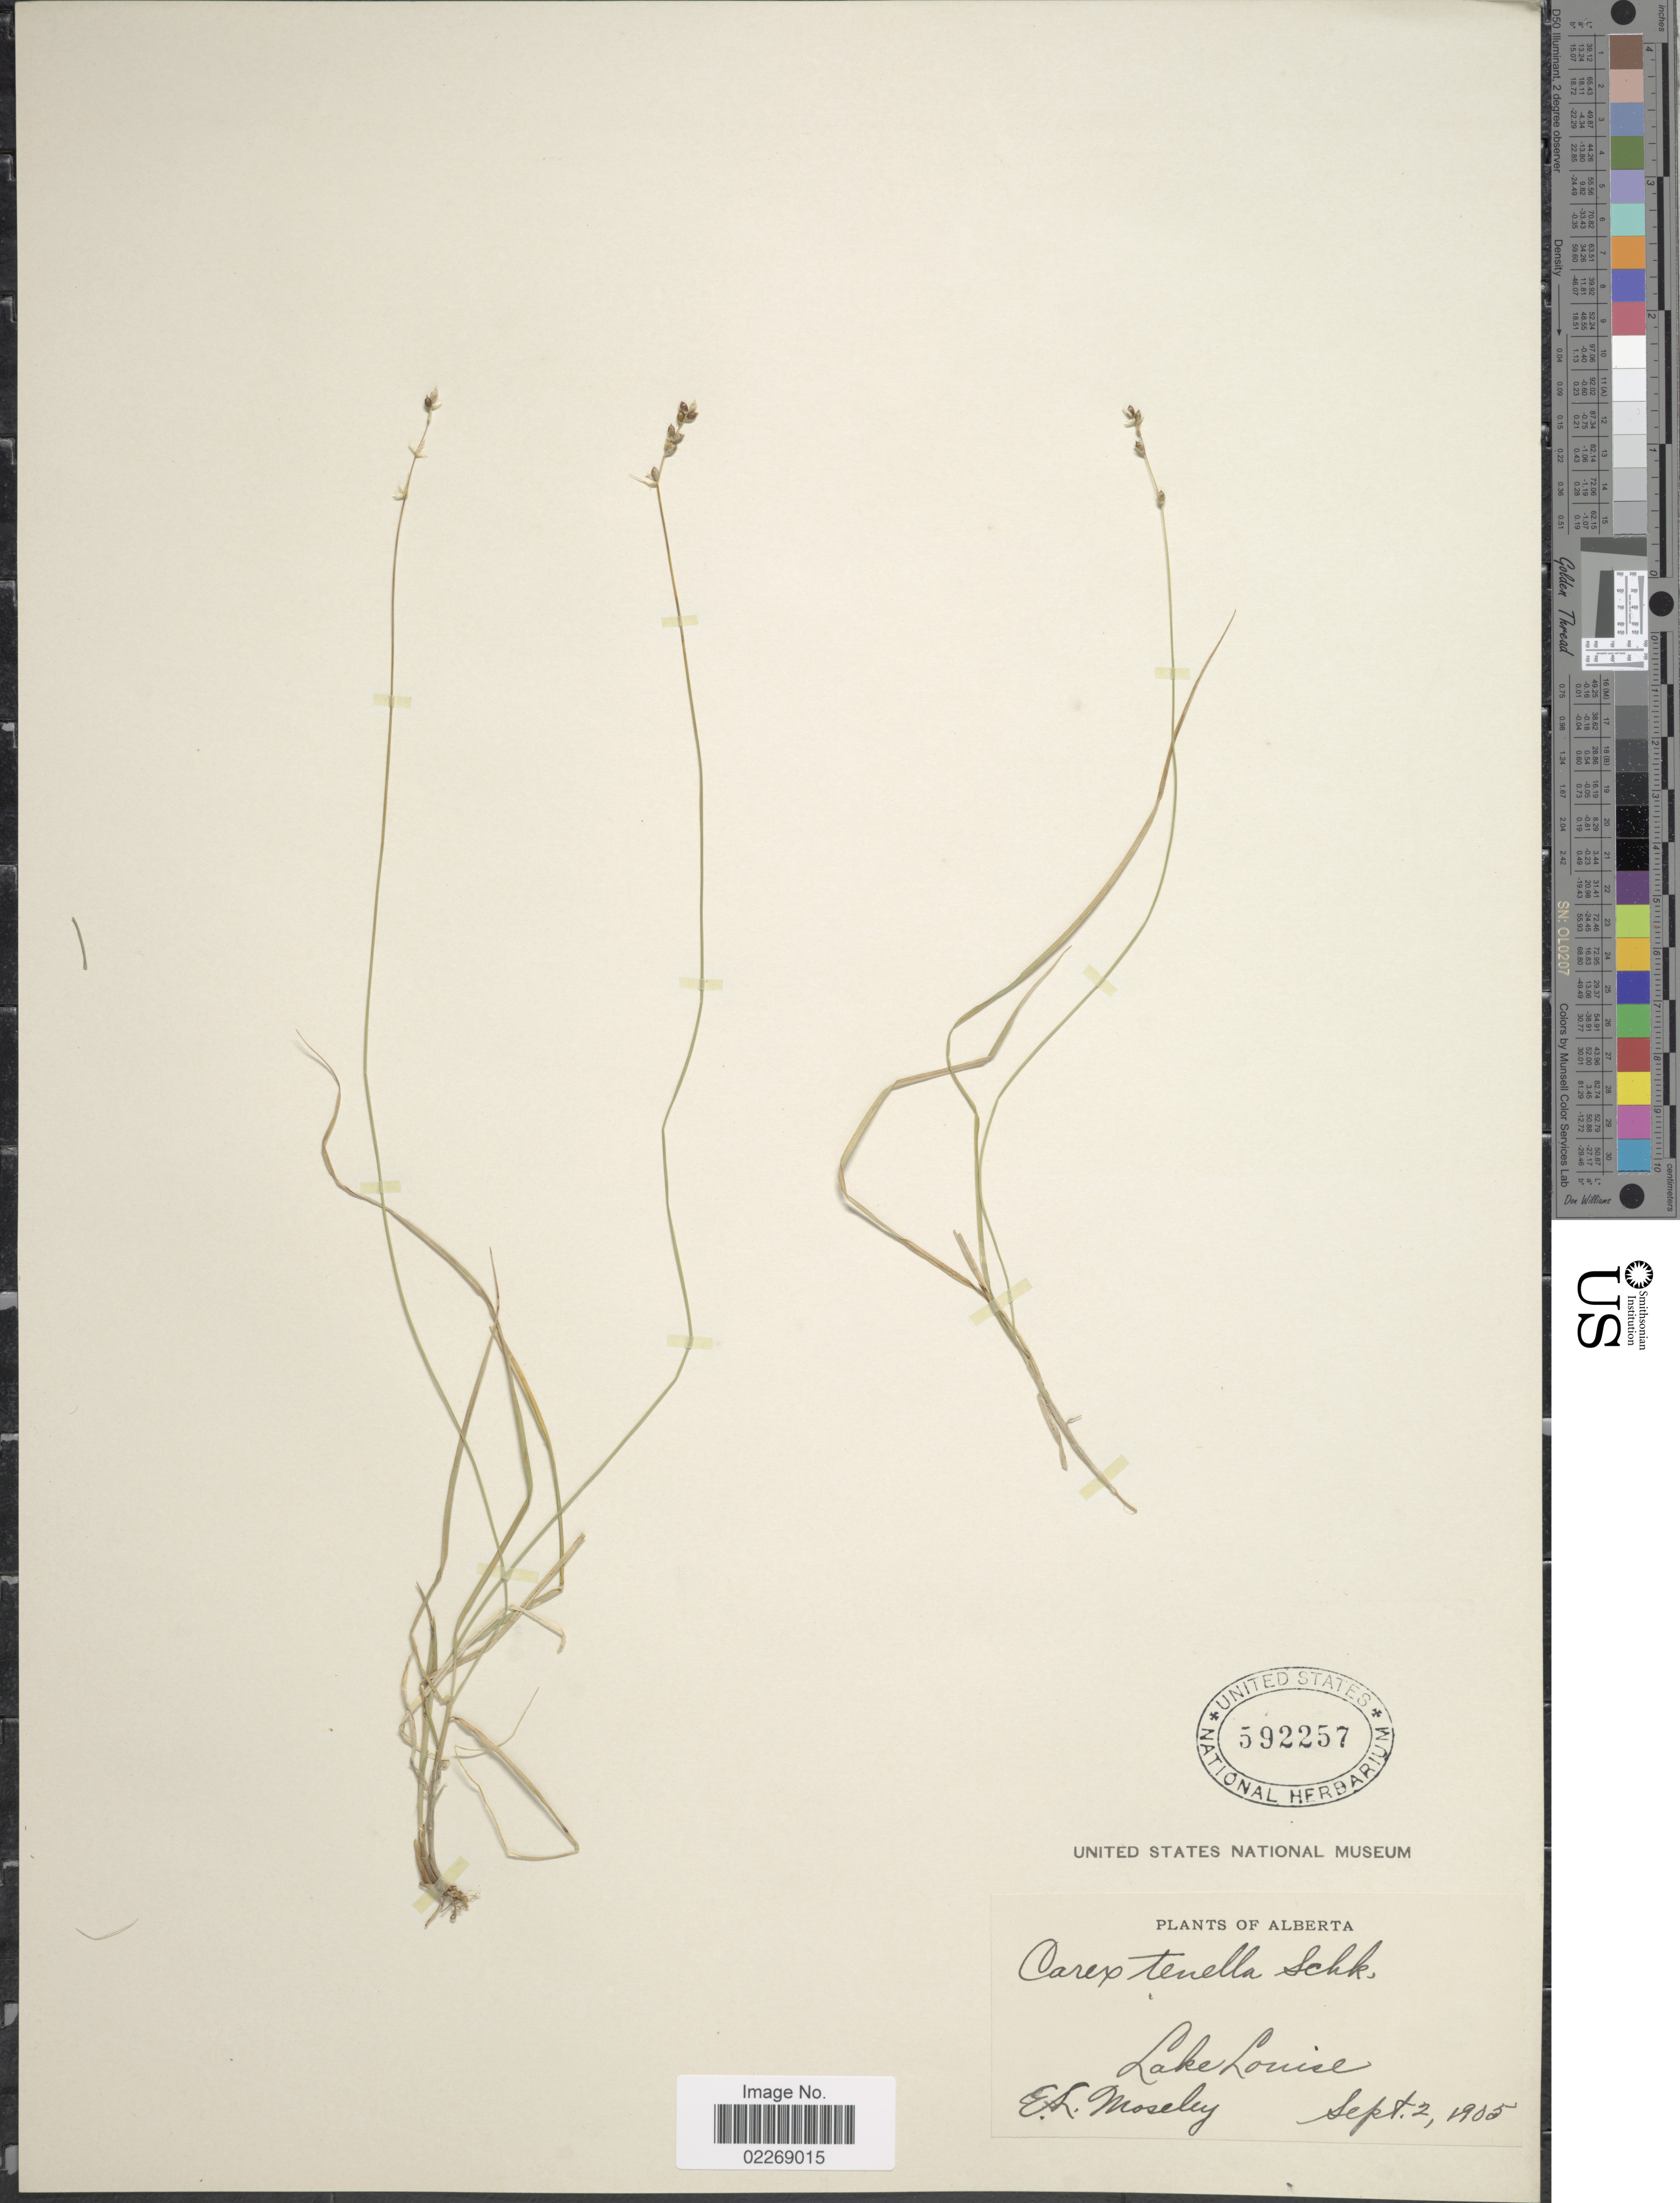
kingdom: Plantae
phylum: Tracheophyta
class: Liliopsida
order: Poales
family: Cyperaceae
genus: Carex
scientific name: Carex disperma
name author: Dewey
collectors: E. Moseley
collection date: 1905-09-02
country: Canada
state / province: Alberta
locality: Lake Louise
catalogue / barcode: US 592257